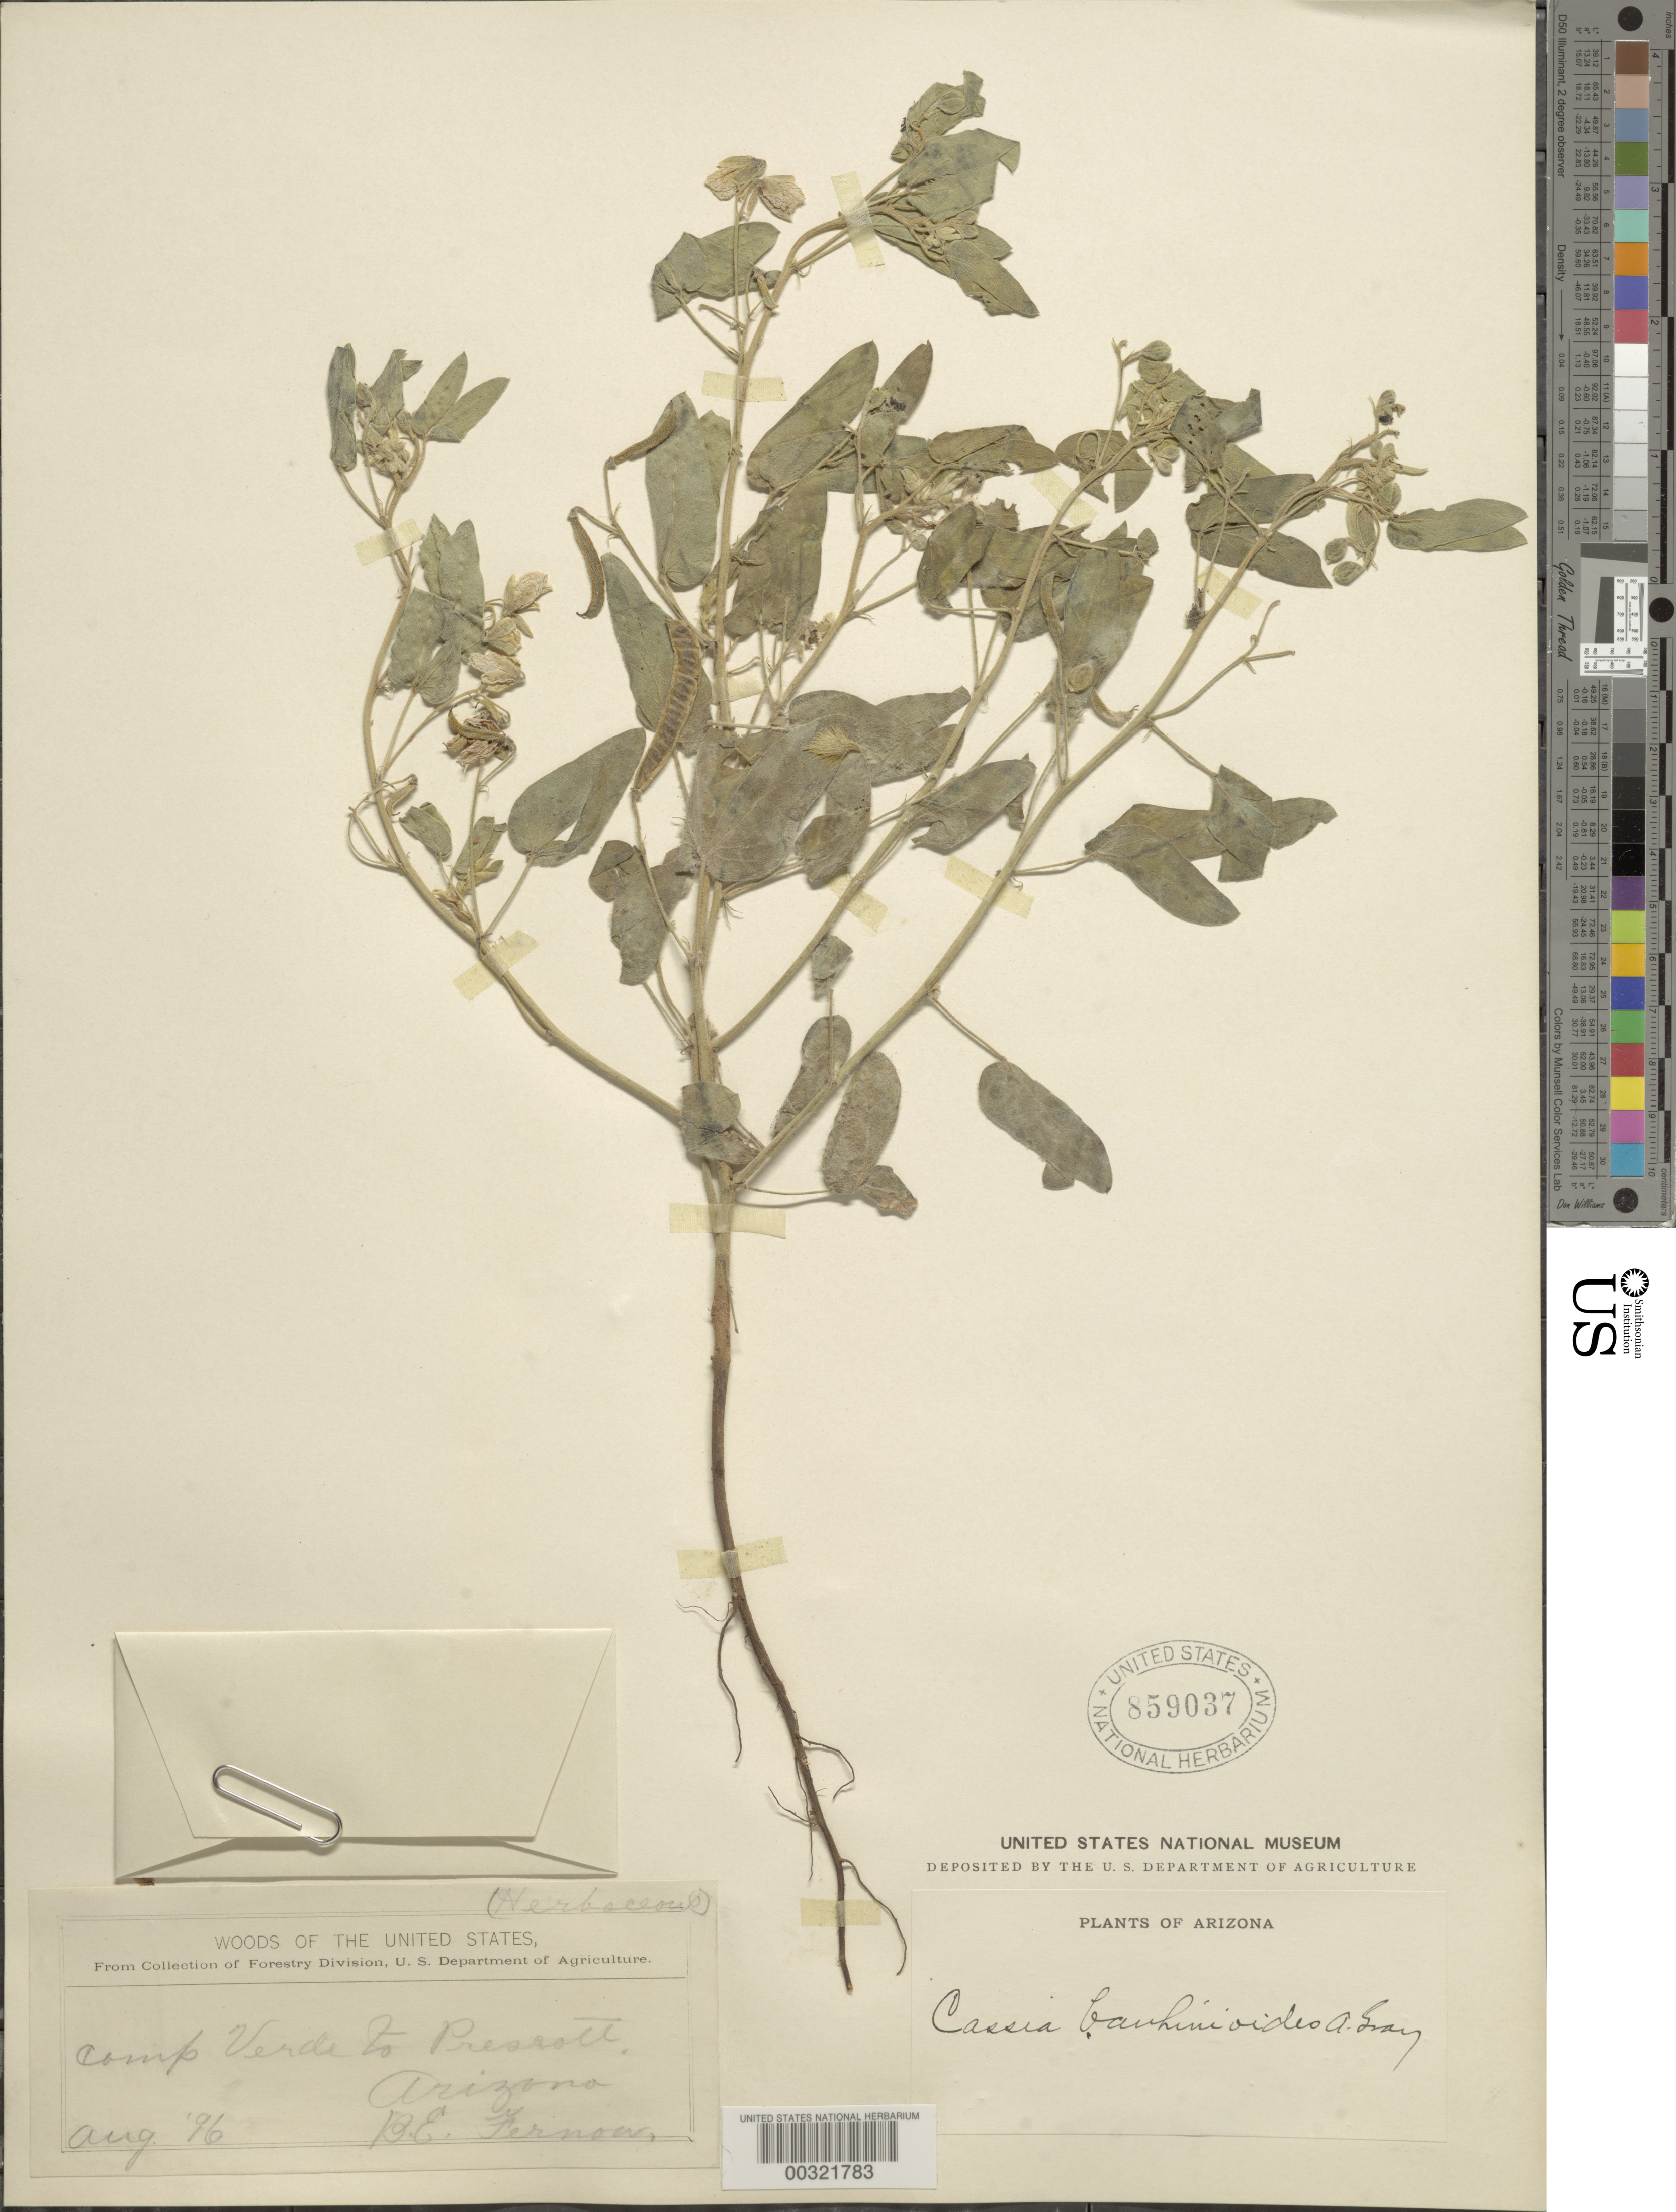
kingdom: Plantae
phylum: Tracheophyta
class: Magnoliopsida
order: Fabales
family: Fabaceae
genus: Senna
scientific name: Senna bauhinioides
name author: (A. Gray) H.S. Irwin & Barneby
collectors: B. Fernow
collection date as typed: Aug 1896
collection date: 1896-08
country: United States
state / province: Arizona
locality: Camp verde to prescott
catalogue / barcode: US 859037